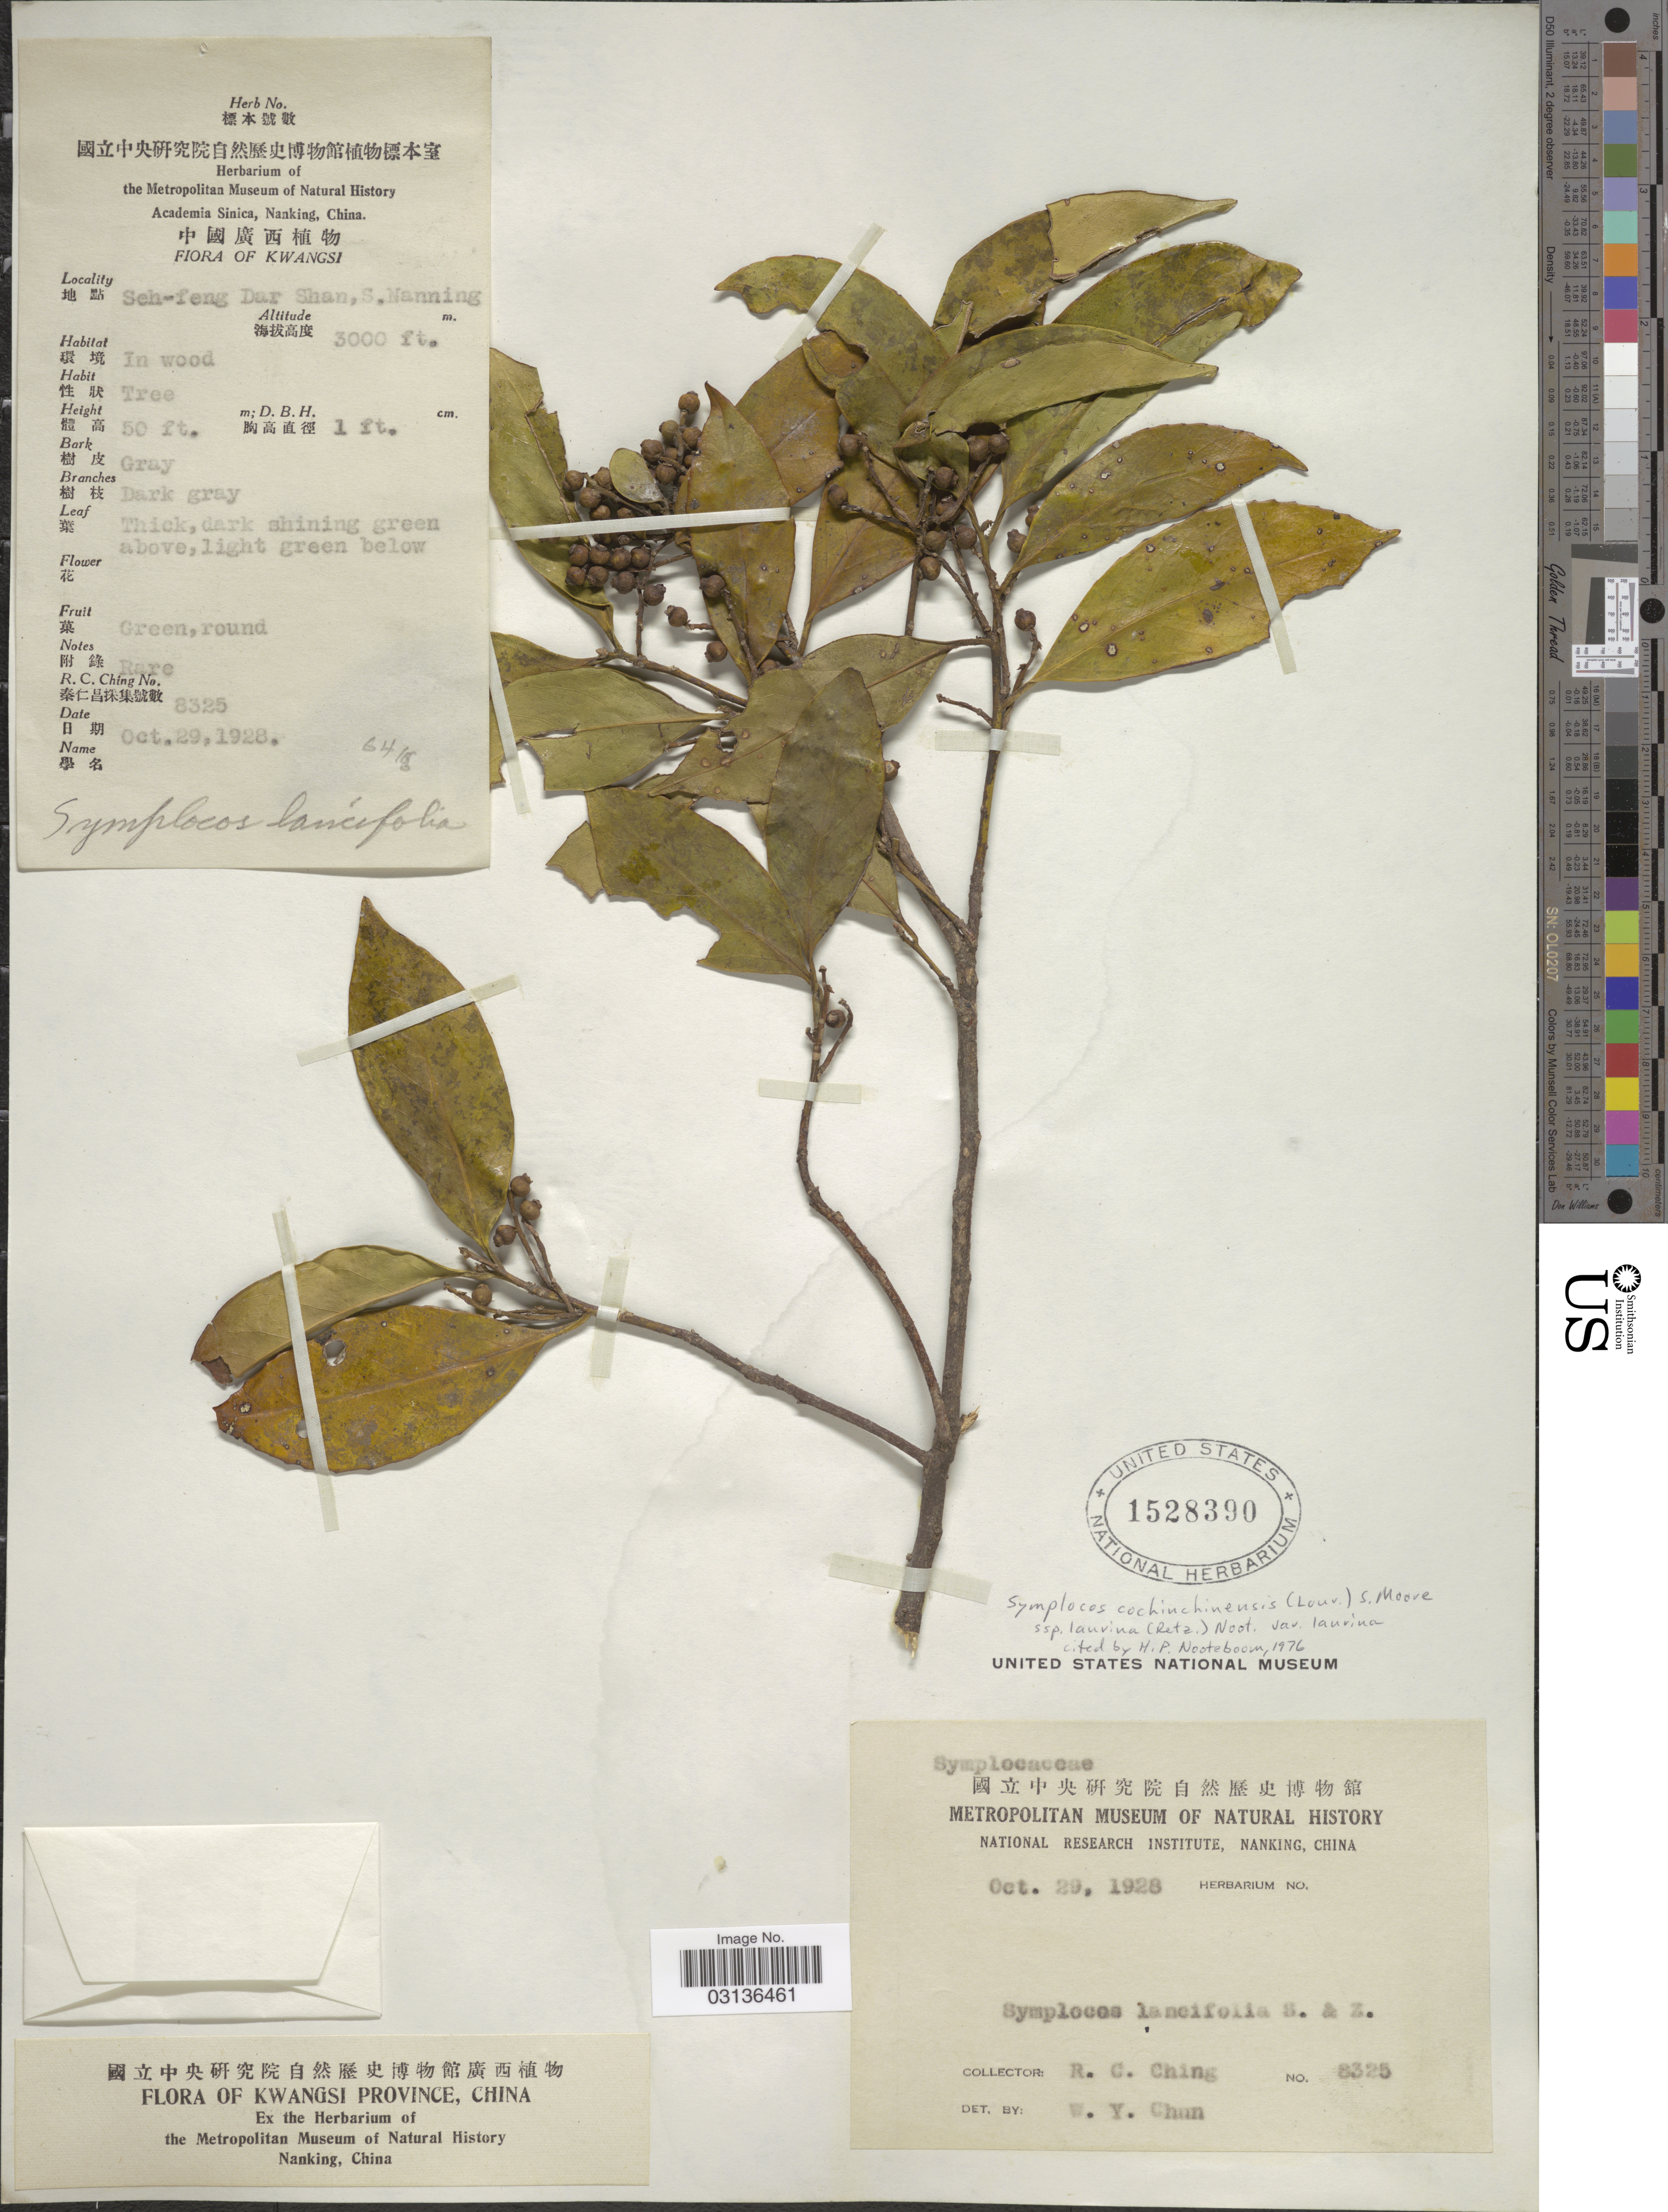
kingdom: Plantae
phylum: Tracheophyta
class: Magnoliopsida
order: Ericales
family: Symplocaceae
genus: Symplocos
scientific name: Symplocos cochinchinensis subsp. laurina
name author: (Retz.) Noot.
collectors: R. C. Ching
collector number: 8325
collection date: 1928-10-29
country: China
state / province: Guangxi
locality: Kwangsi Province. Seh-feng Dar Shan, S. Nanning.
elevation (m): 914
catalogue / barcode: US 1528390